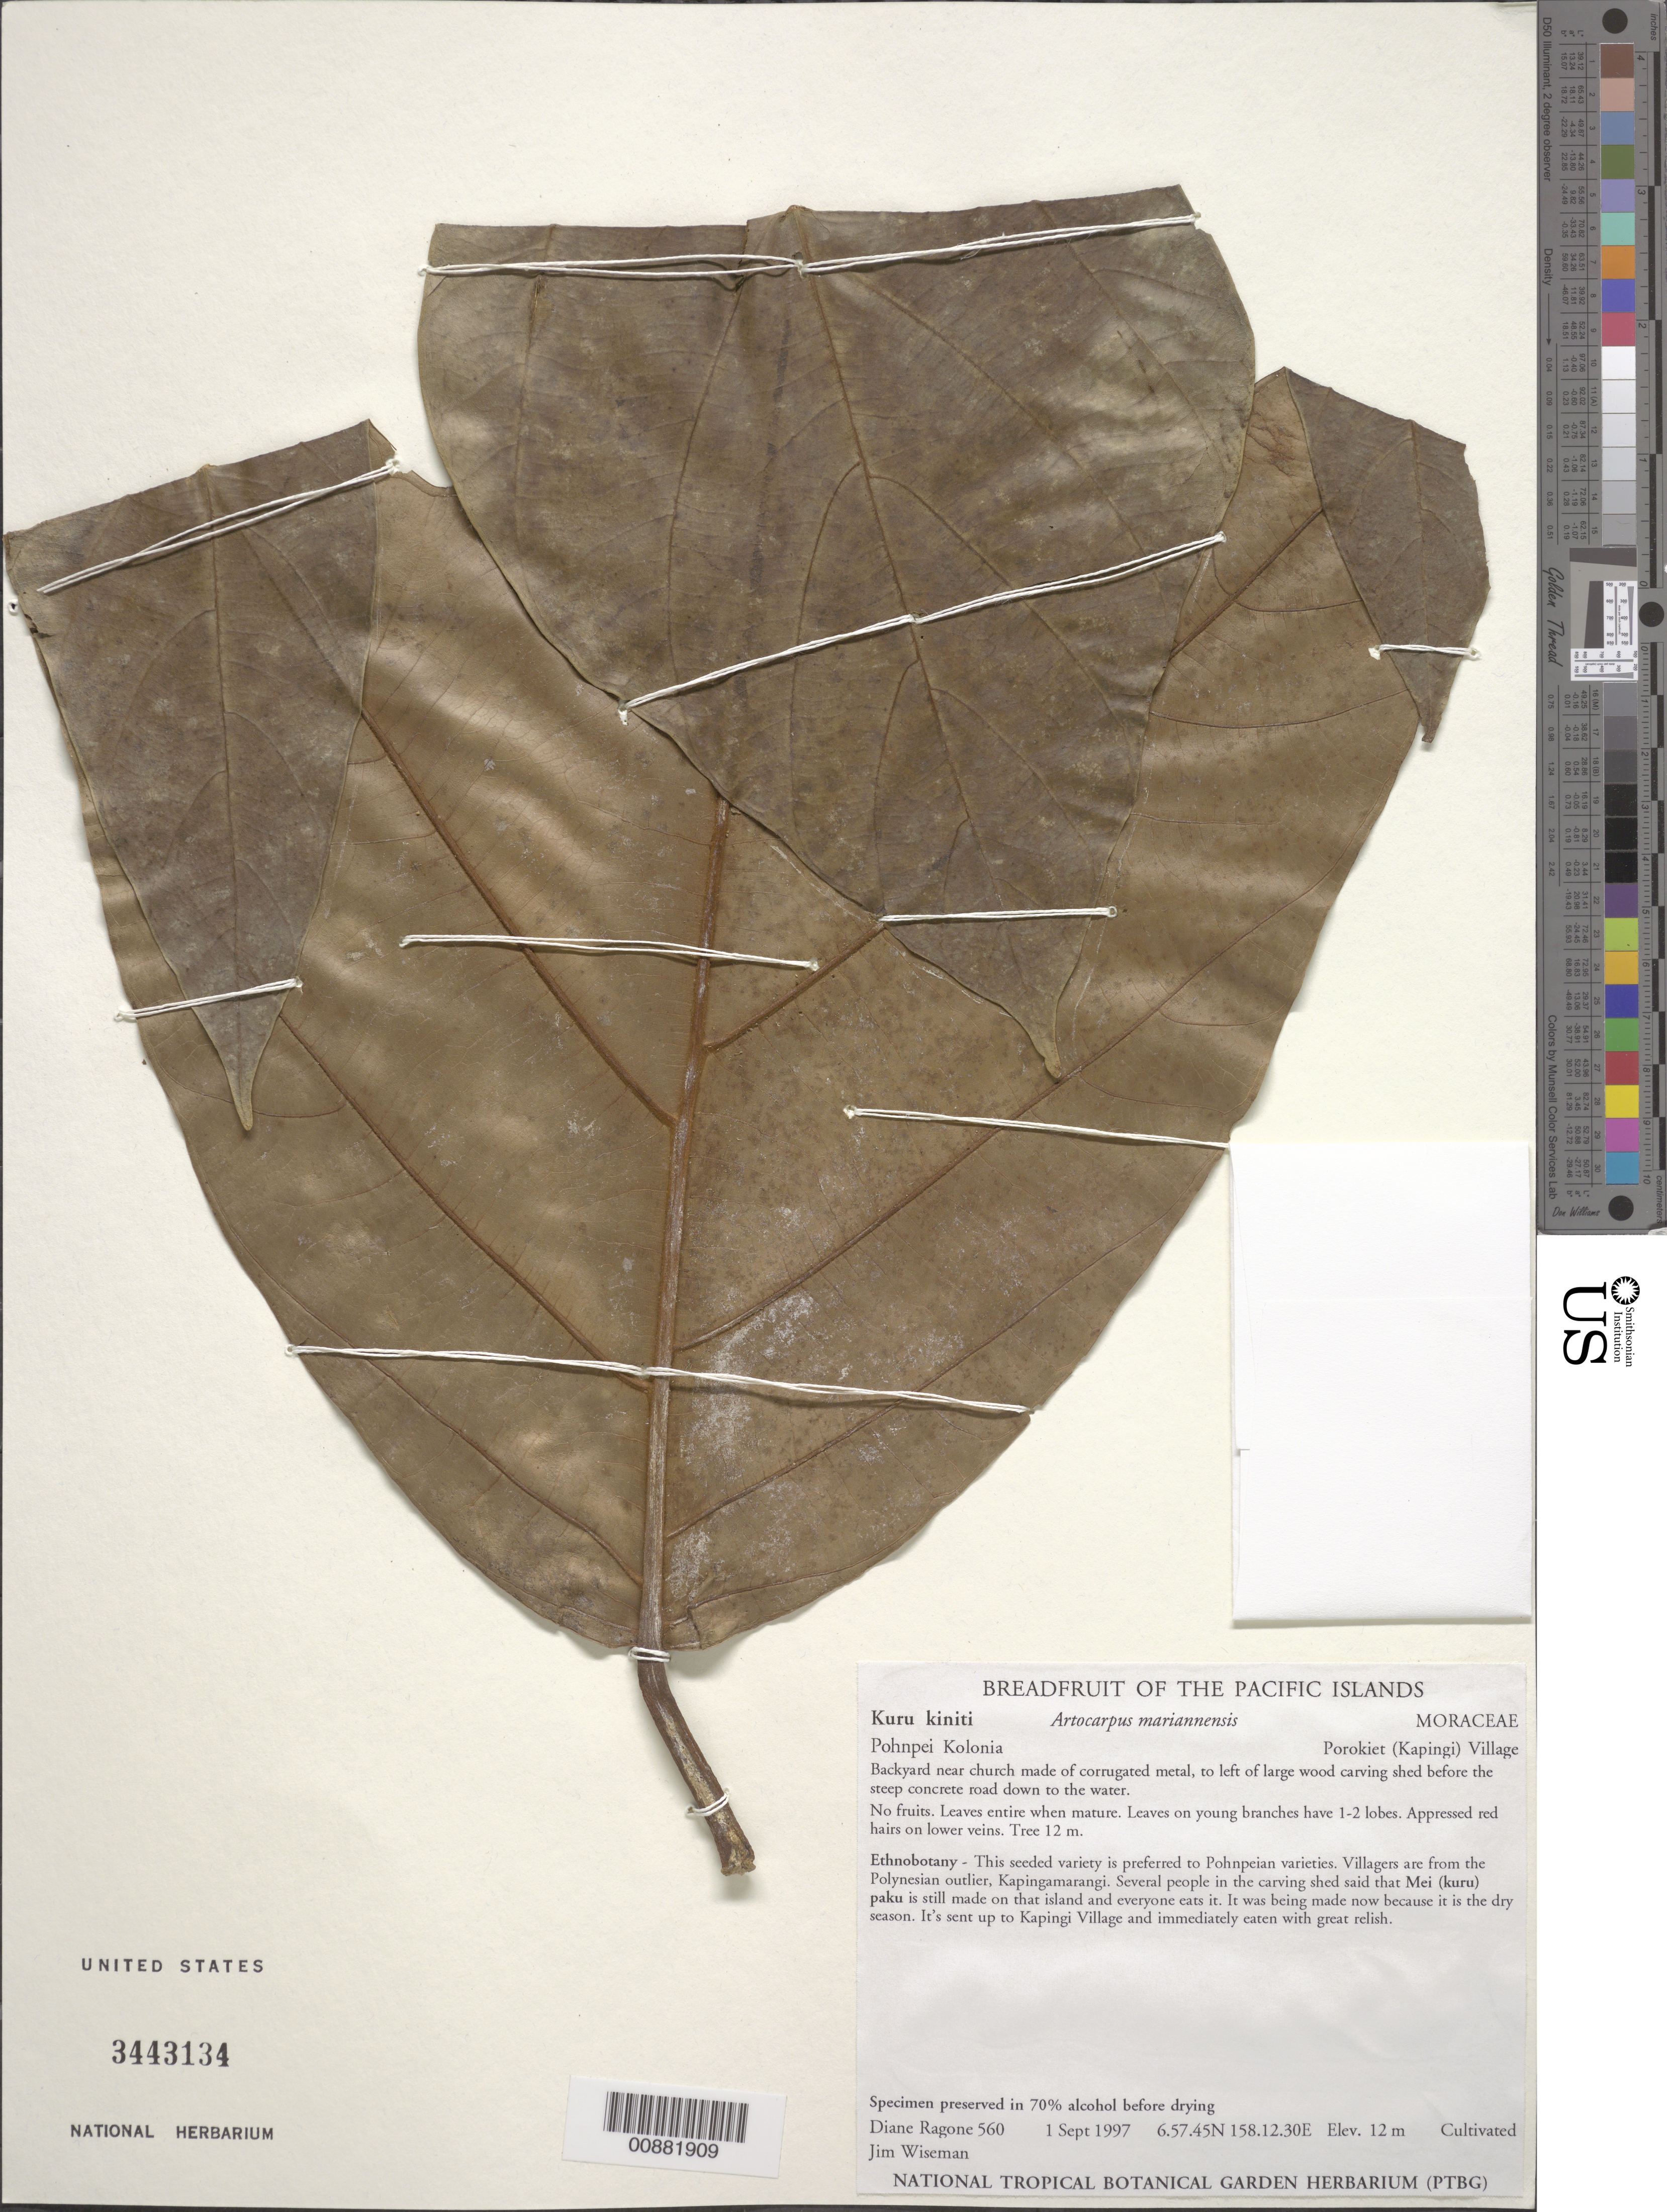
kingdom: Plantae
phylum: Tracheophyta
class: Magnoliopsida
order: Rosales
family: Moraceae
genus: Artocarpus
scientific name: Artocarpus mariannensis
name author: Trécul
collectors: D. Ragone & J. Wiseman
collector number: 560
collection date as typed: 01 Sep 1997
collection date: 1997-09-01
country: Northern Mariana Islands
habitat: backyard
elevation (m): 12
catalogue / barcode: US 3443134